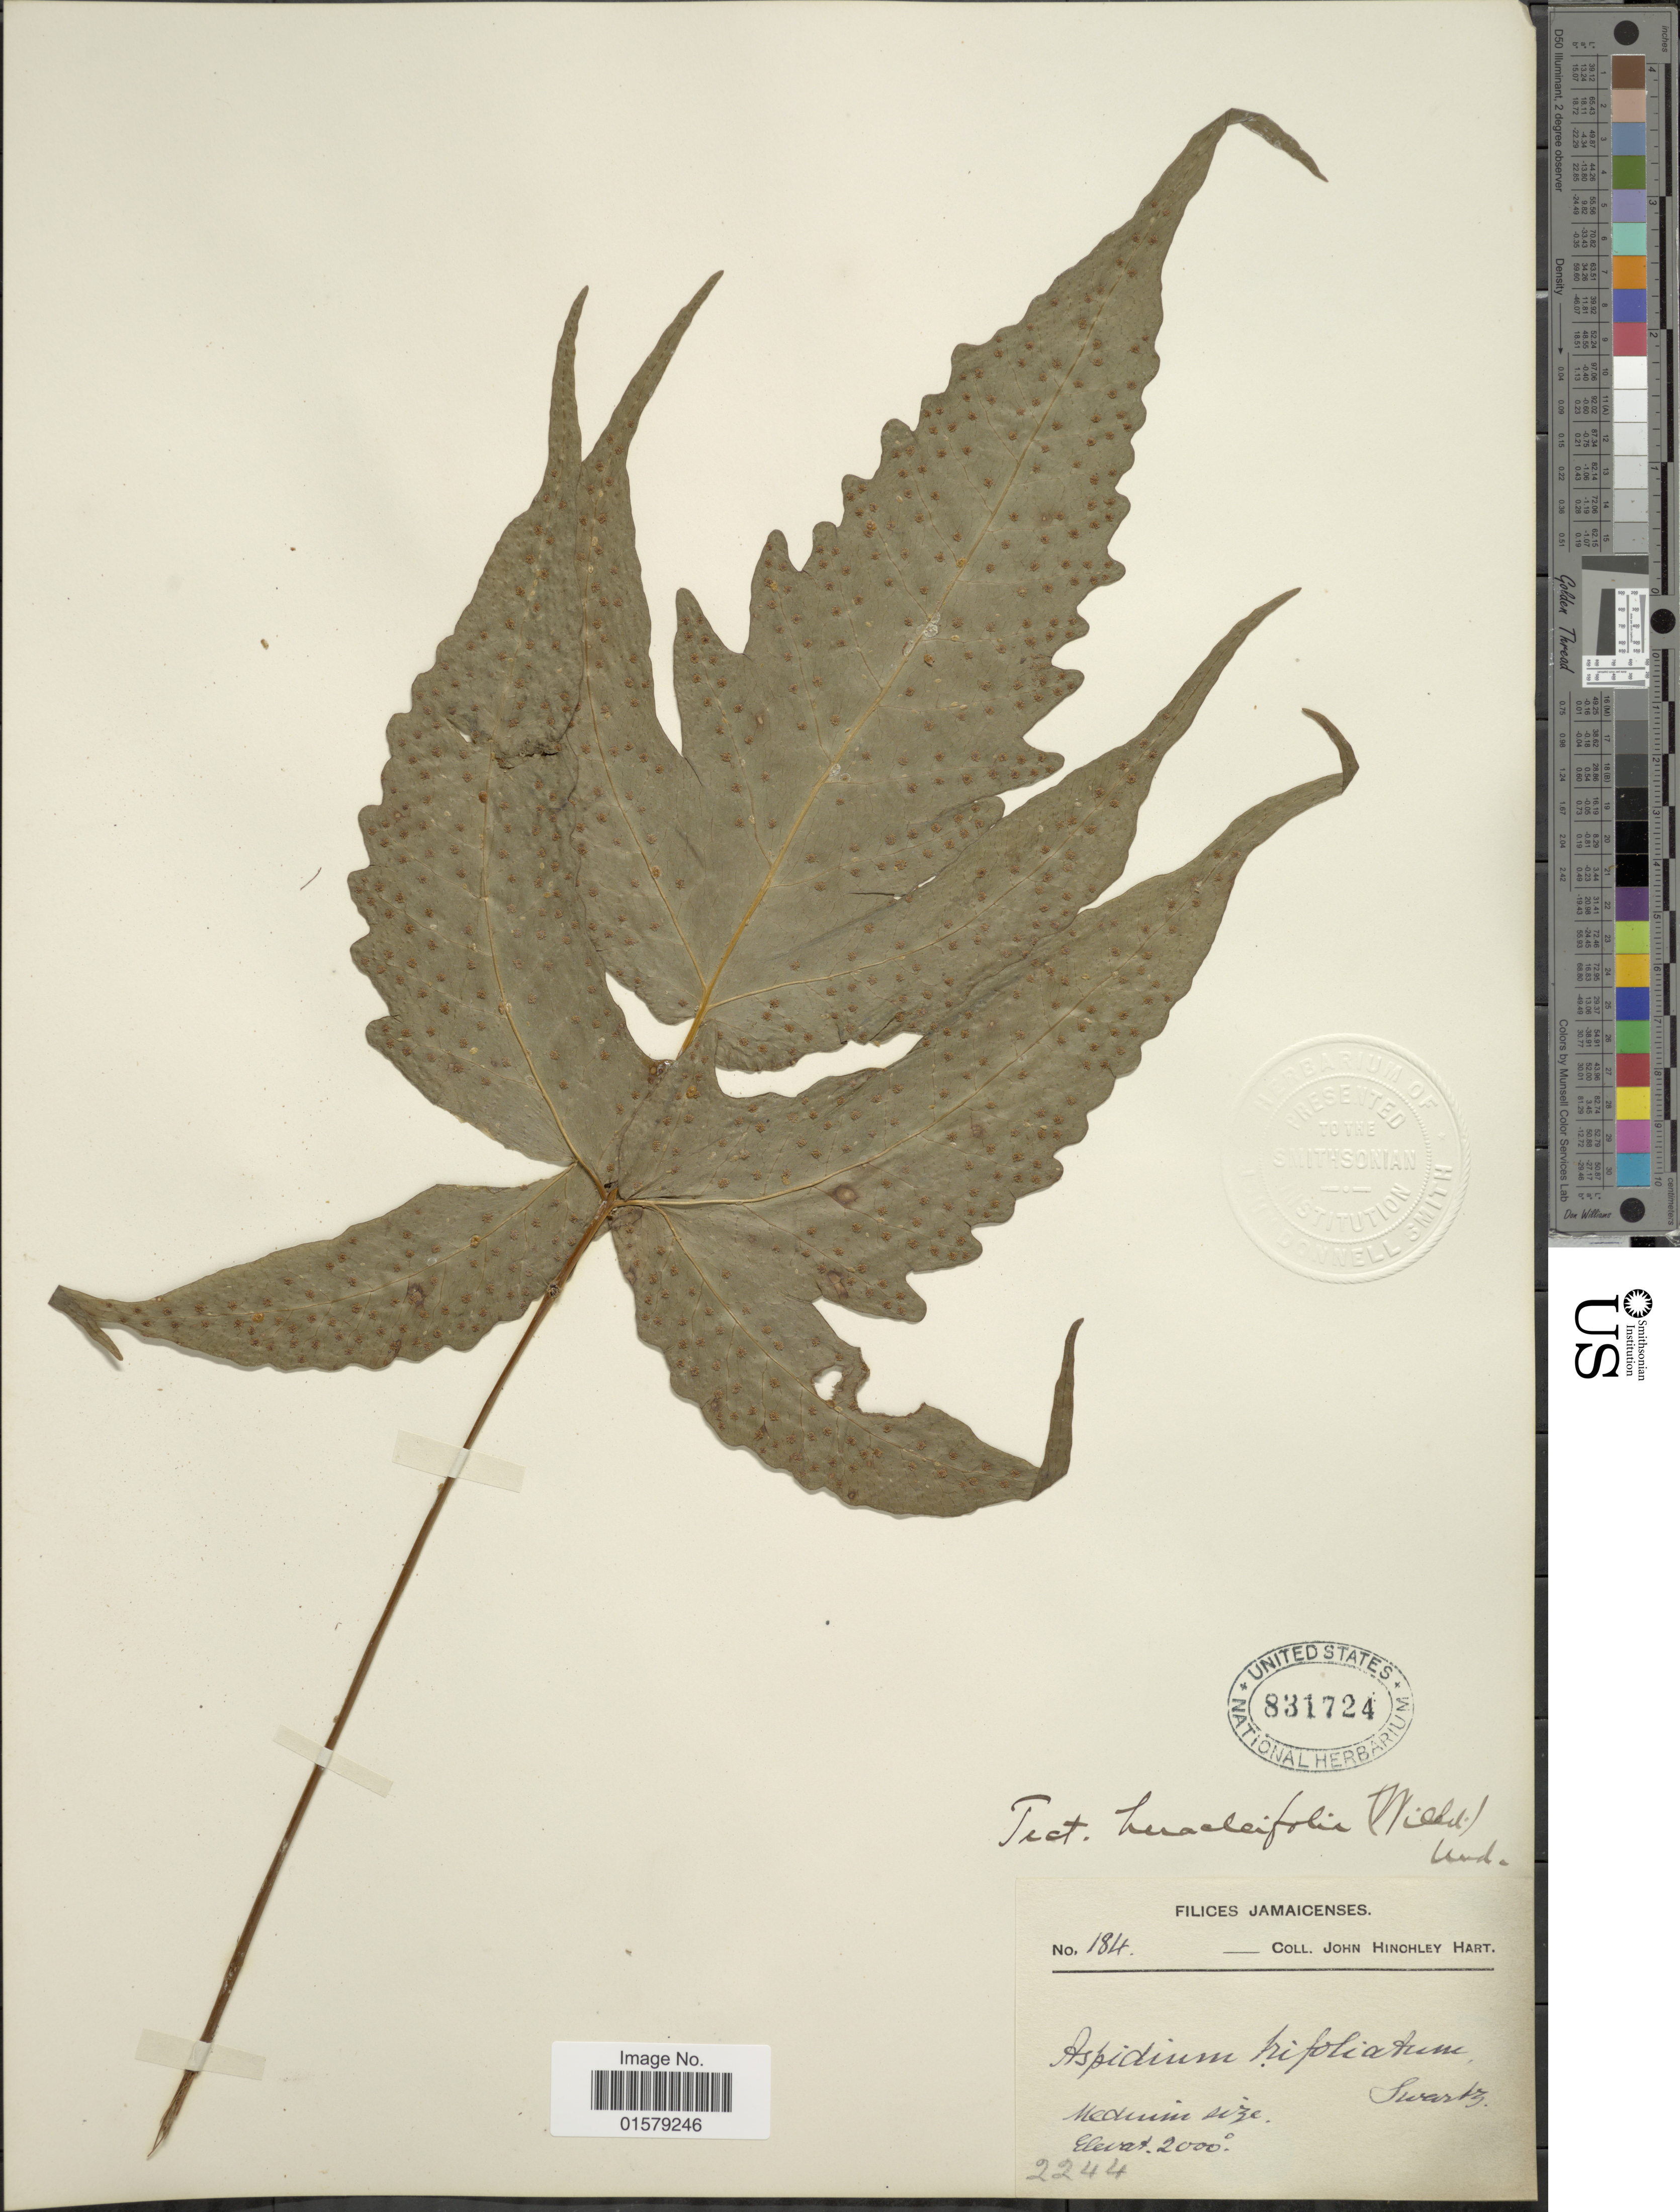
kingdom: Plantae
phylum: Tracheophyta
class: Polypodiopsida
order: Polypodiales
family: Tectariaceae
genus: Tectaria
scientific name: Tectaria heracleifolia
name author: (Willd.) Underw.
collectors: J. H. Hart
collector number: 184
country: Jamaica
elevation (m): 610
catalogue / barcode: US 831724